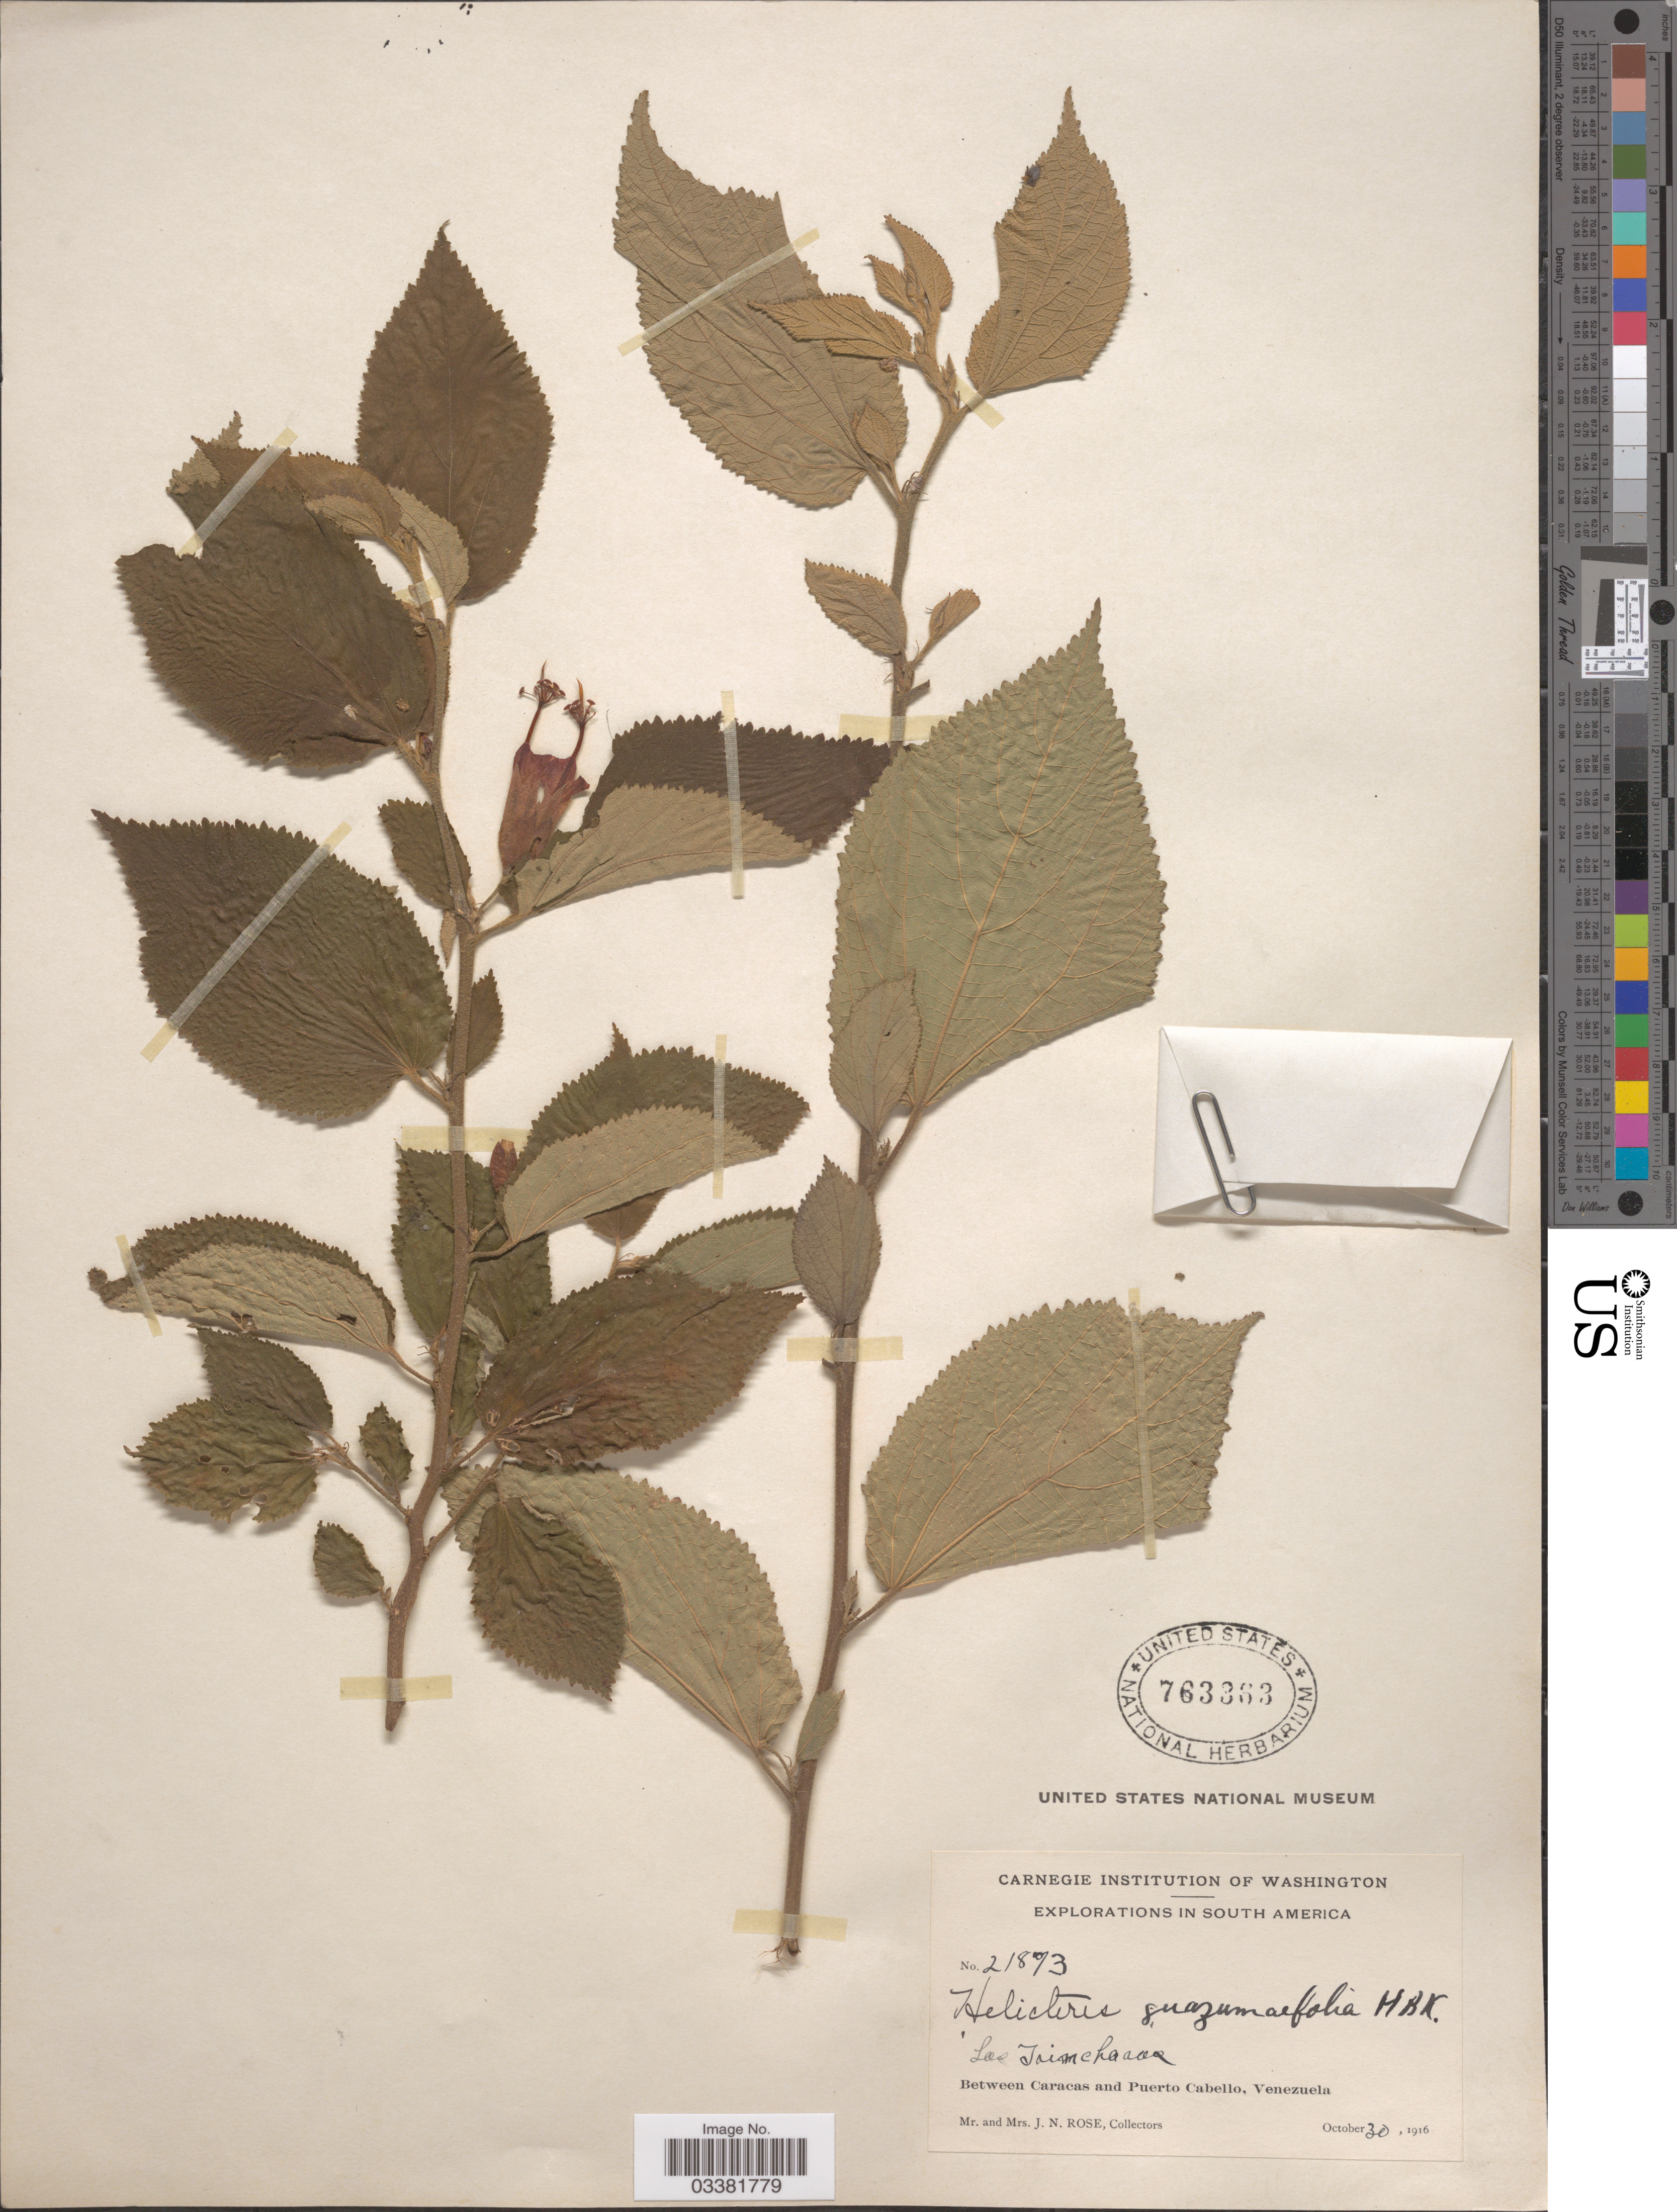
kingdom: Plantae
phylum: Tracheophyta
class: Magnoliopsida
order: Malvales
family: Malvaceae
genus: Helicteres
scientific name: Helicteres guazumifolia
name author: Kunth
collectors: J. N. Rose & L. B. Rose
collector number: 21873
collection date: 1916-10-30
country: Venezuela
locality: Los Taimchaaca [interpreted]. Between Caracas and Puerto Cabello.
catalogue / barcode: US 763363